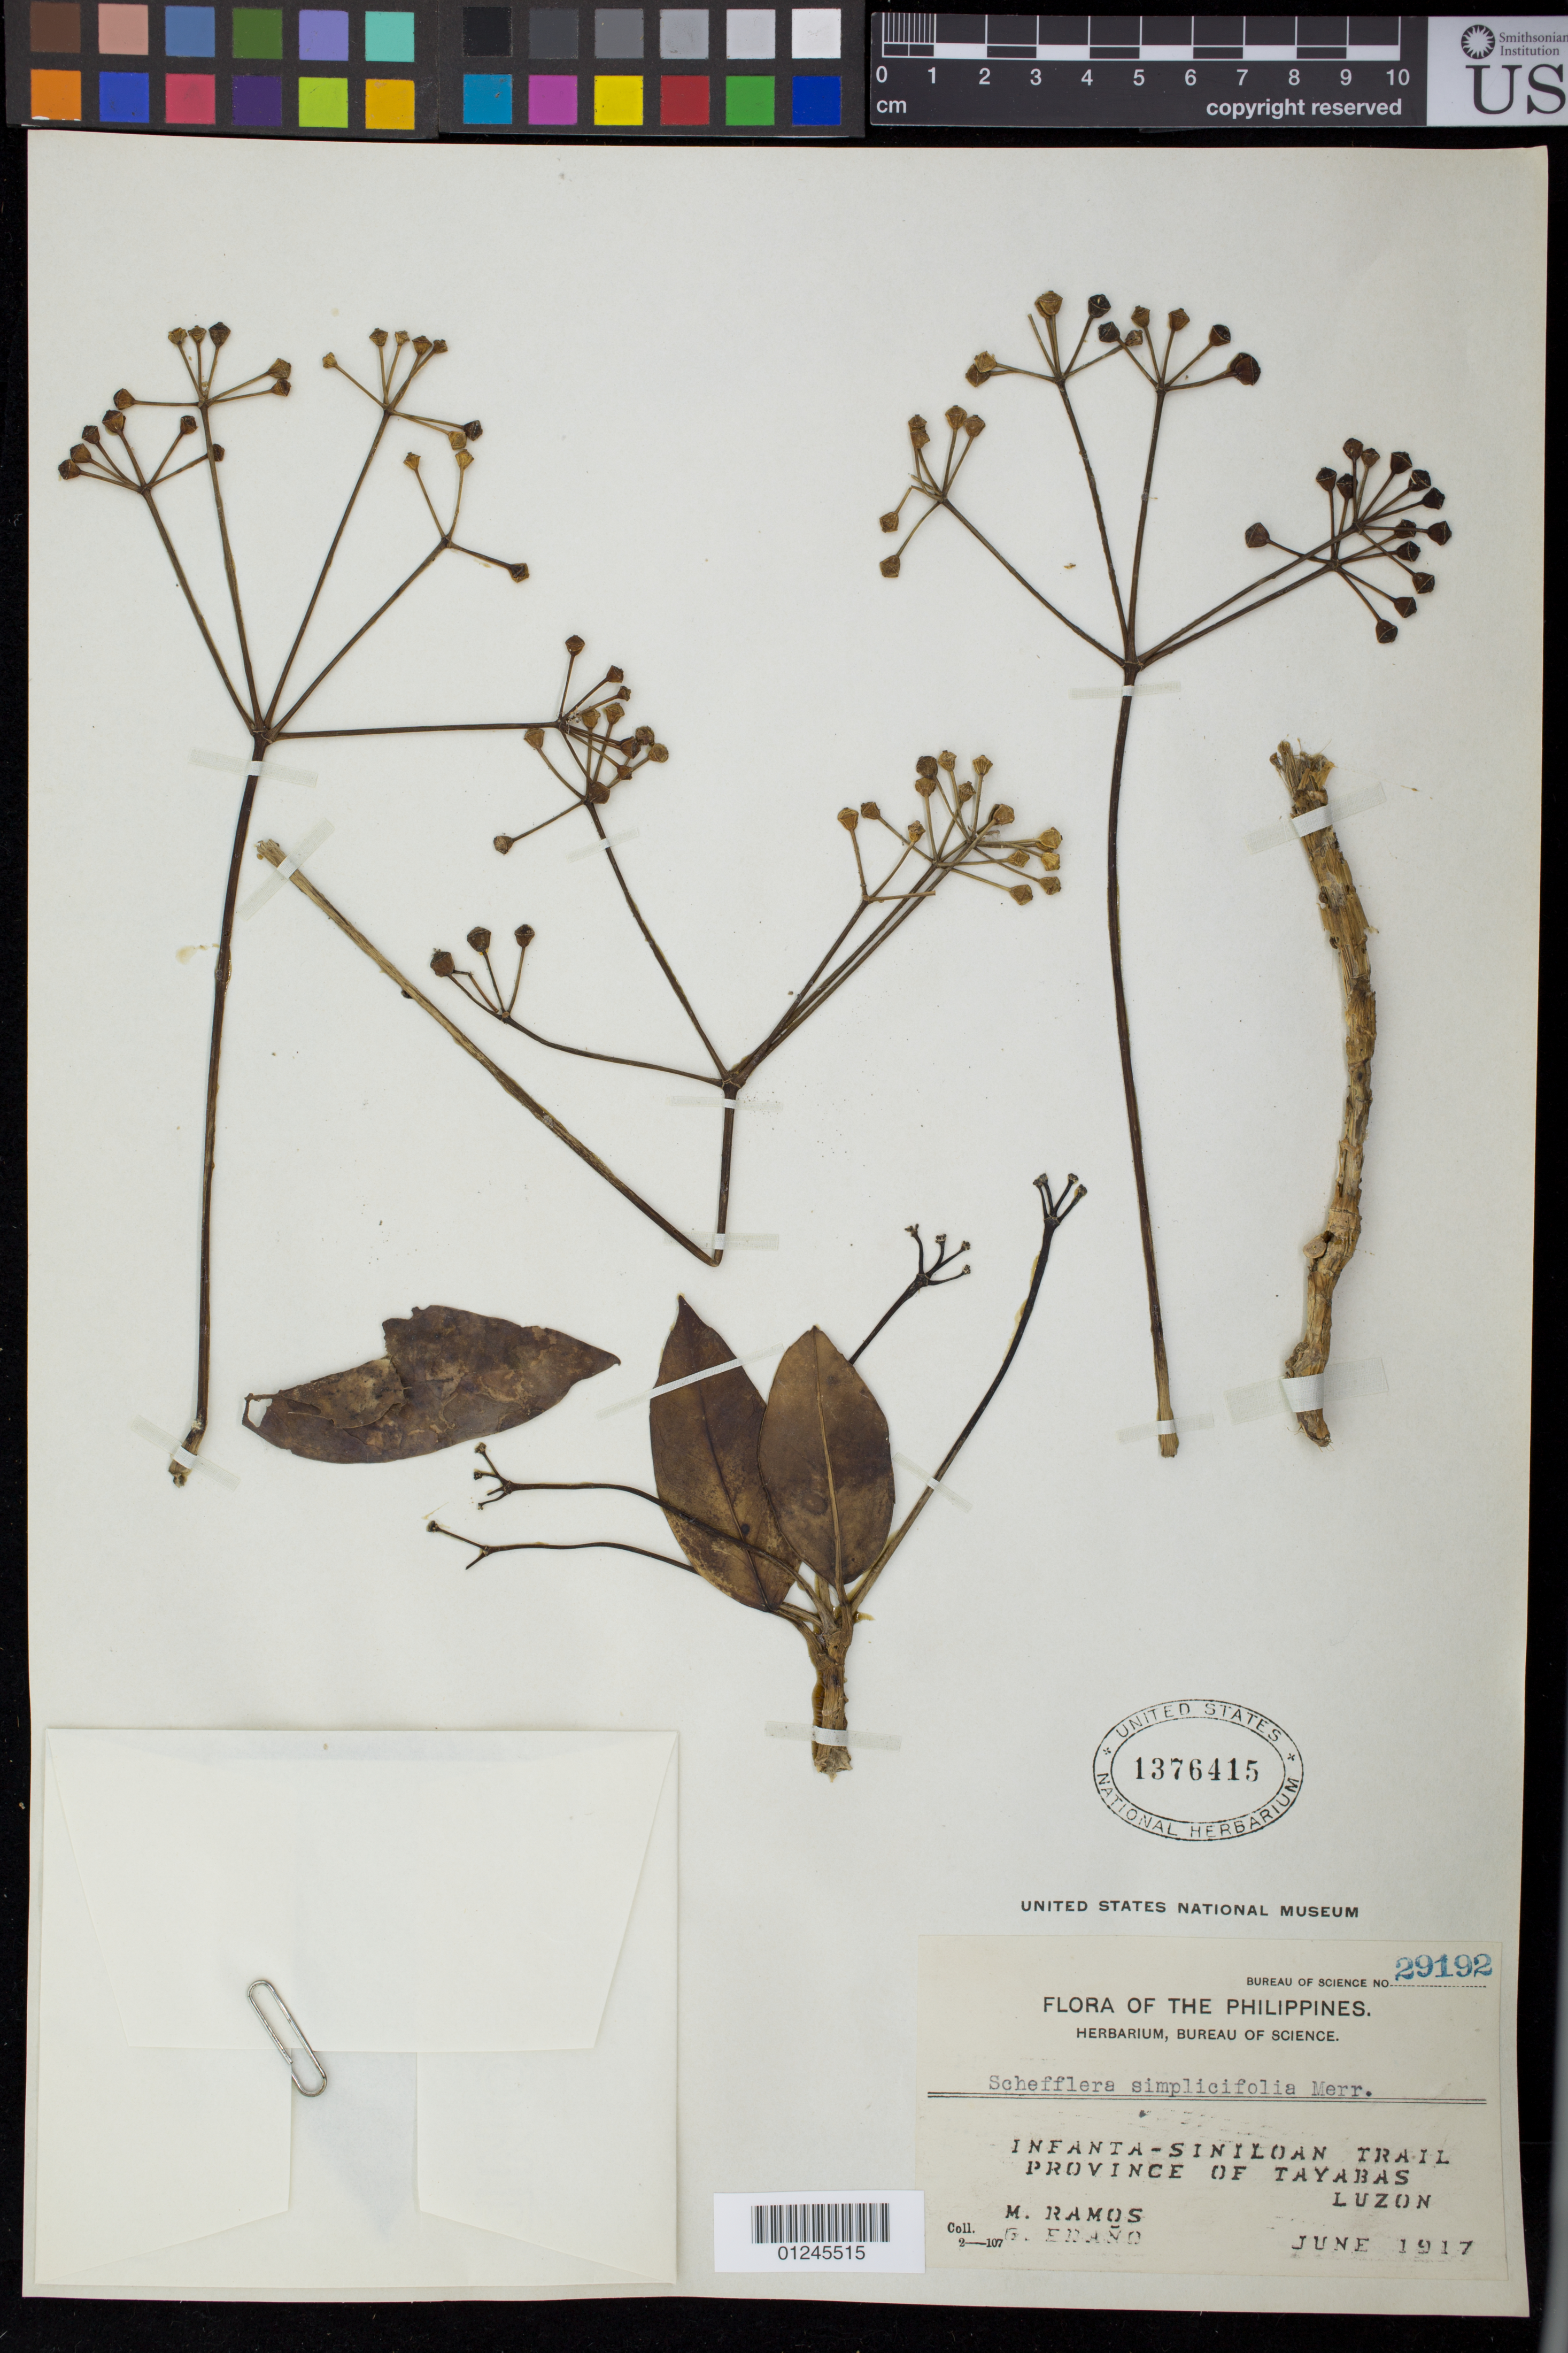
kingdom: Plantae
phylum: Tracheophyta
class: Magnoliopsida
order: Apiales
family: Araliaceae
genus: Schefflera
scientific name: Schefflera simplicifolia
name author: Merr.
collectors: M. Ramos & G. Edaño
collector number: Bur. Sci. 29192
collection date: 1917-06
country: Philippines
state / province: Calabarzon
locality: Infanta-Siniloan Trail, Province of Tayabas, Luzon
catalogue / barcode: US 1376415